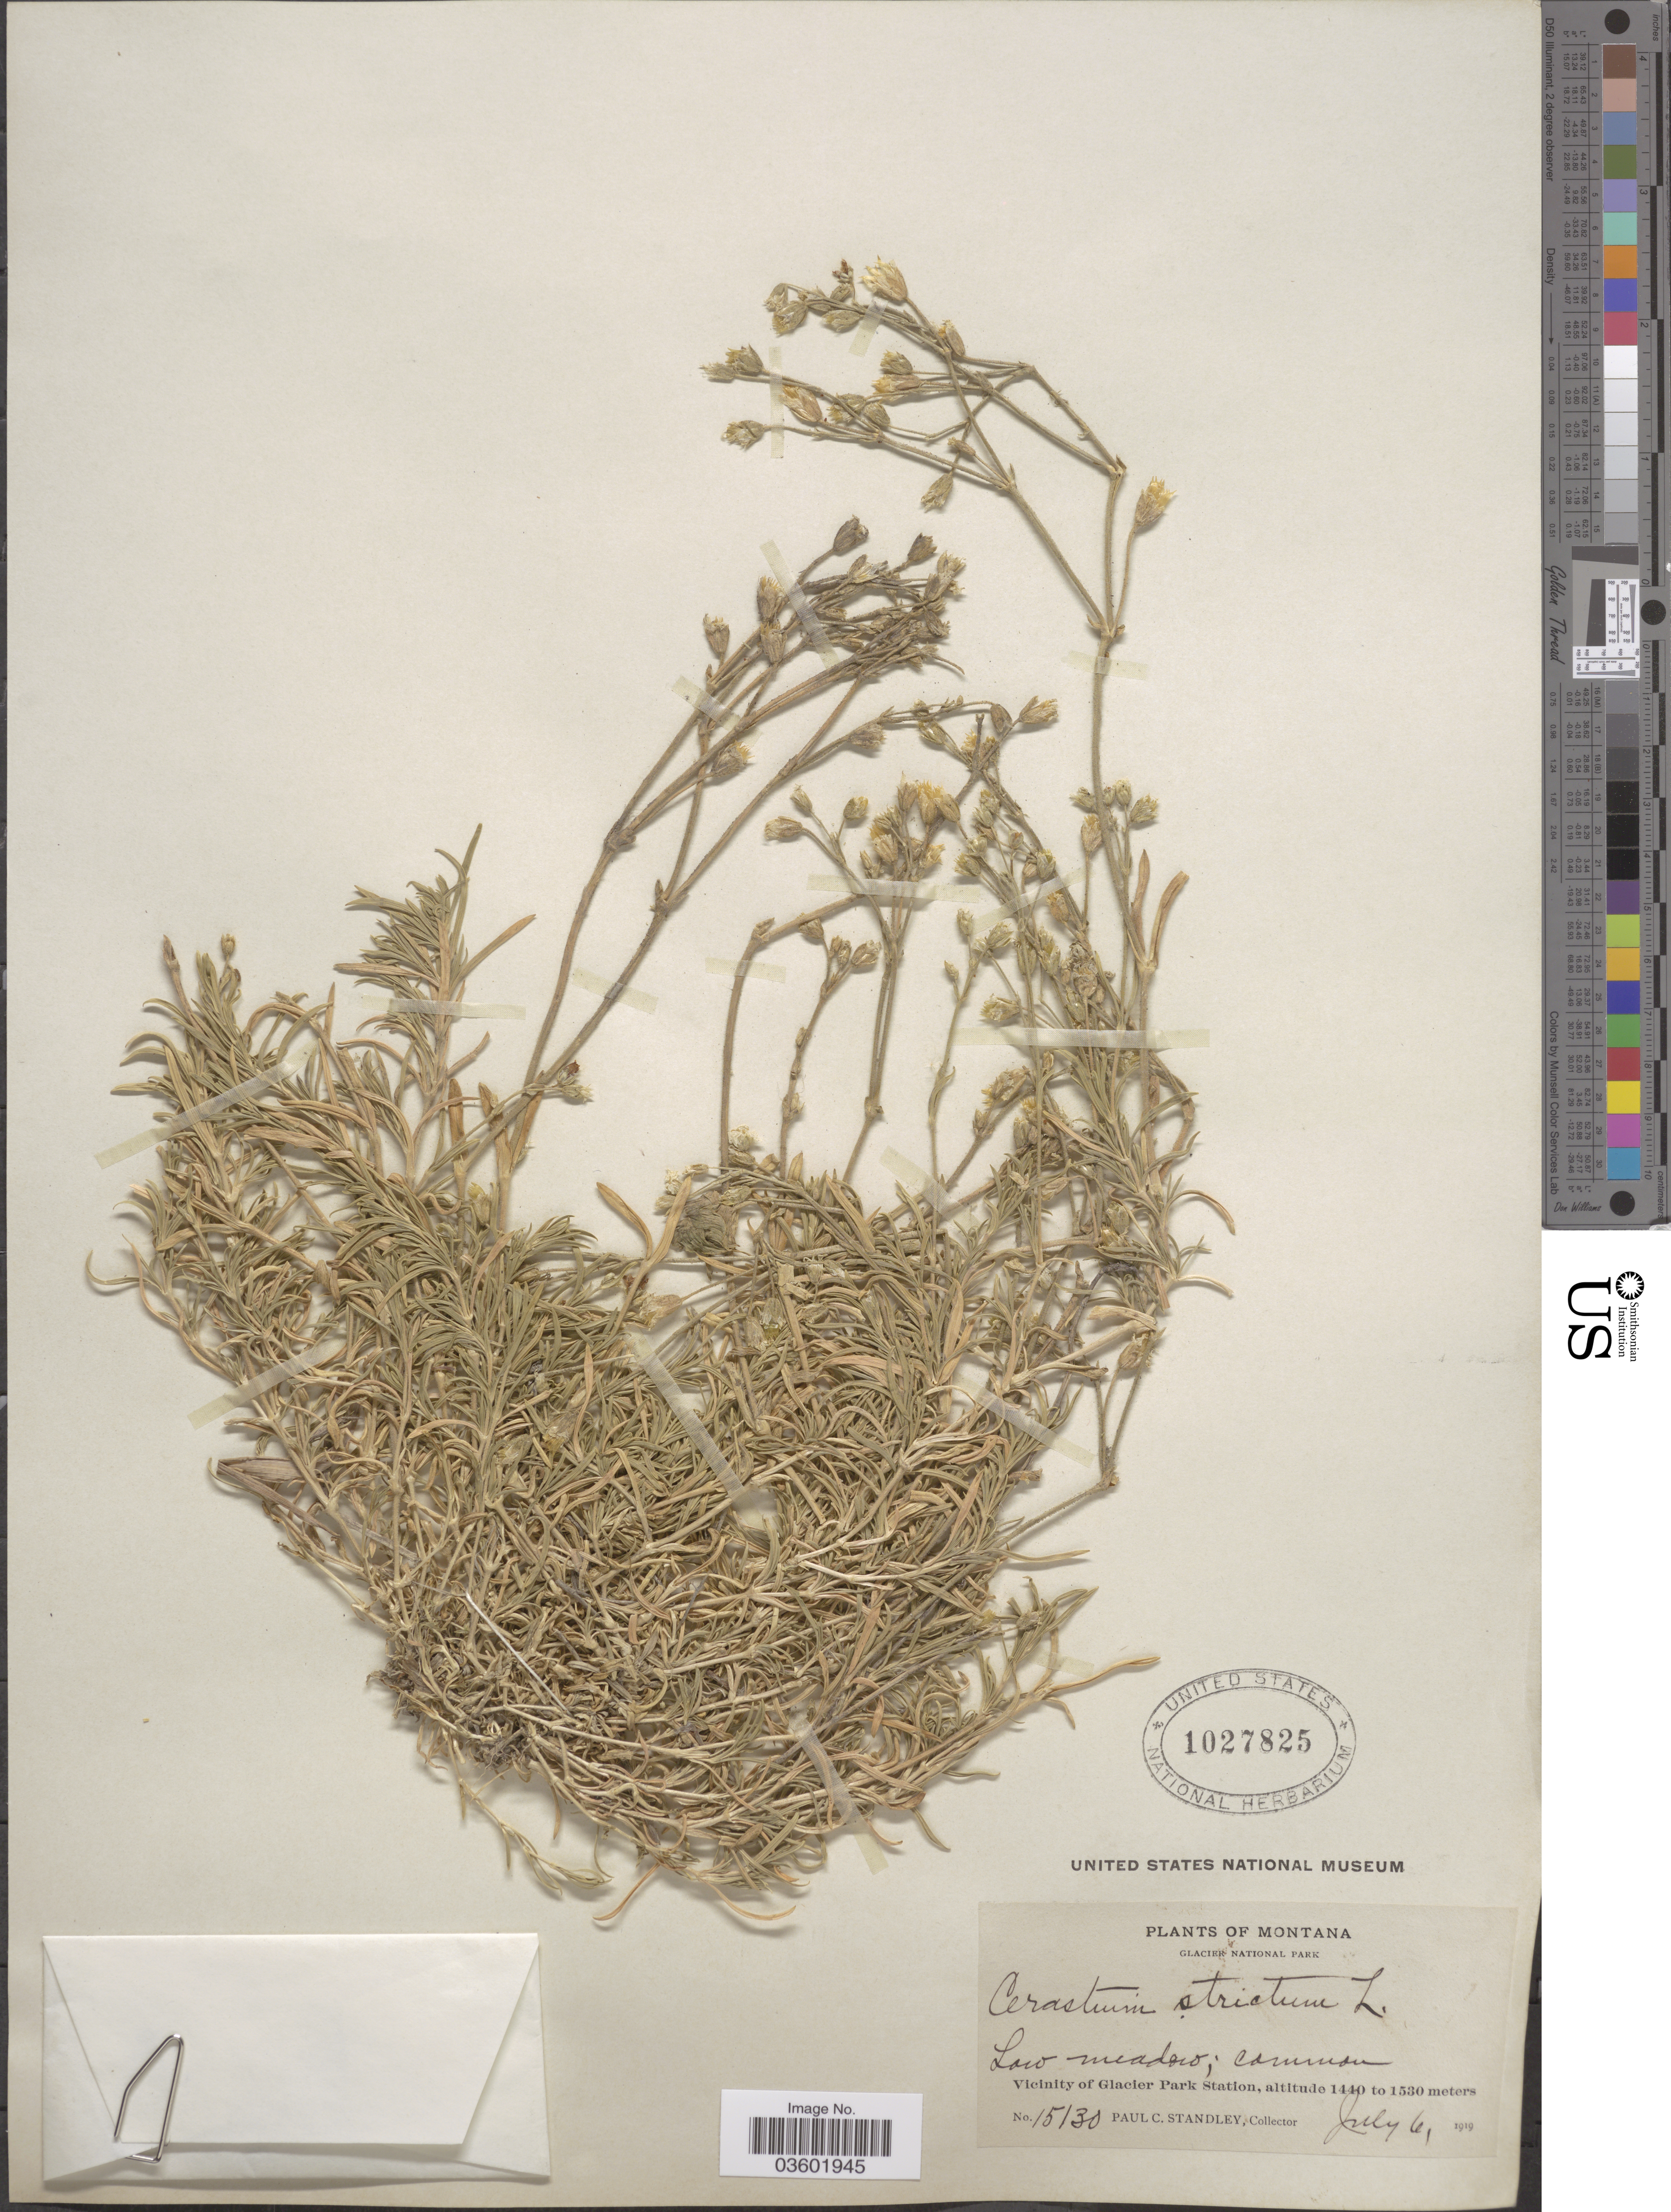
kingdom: Plantae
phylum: Tracheophyta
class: Magnoliopsida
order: Caryophyllales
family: Caryophyllaceae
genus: Cerastium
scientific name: Cerastium strictum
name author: L.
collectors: P. C. Standley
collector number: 15130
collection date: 1919-07-06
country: United States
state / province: Montana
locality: Glacier National Park. Vicinity of Glacier Park Station.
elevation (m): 1440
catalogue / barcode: US 1027825